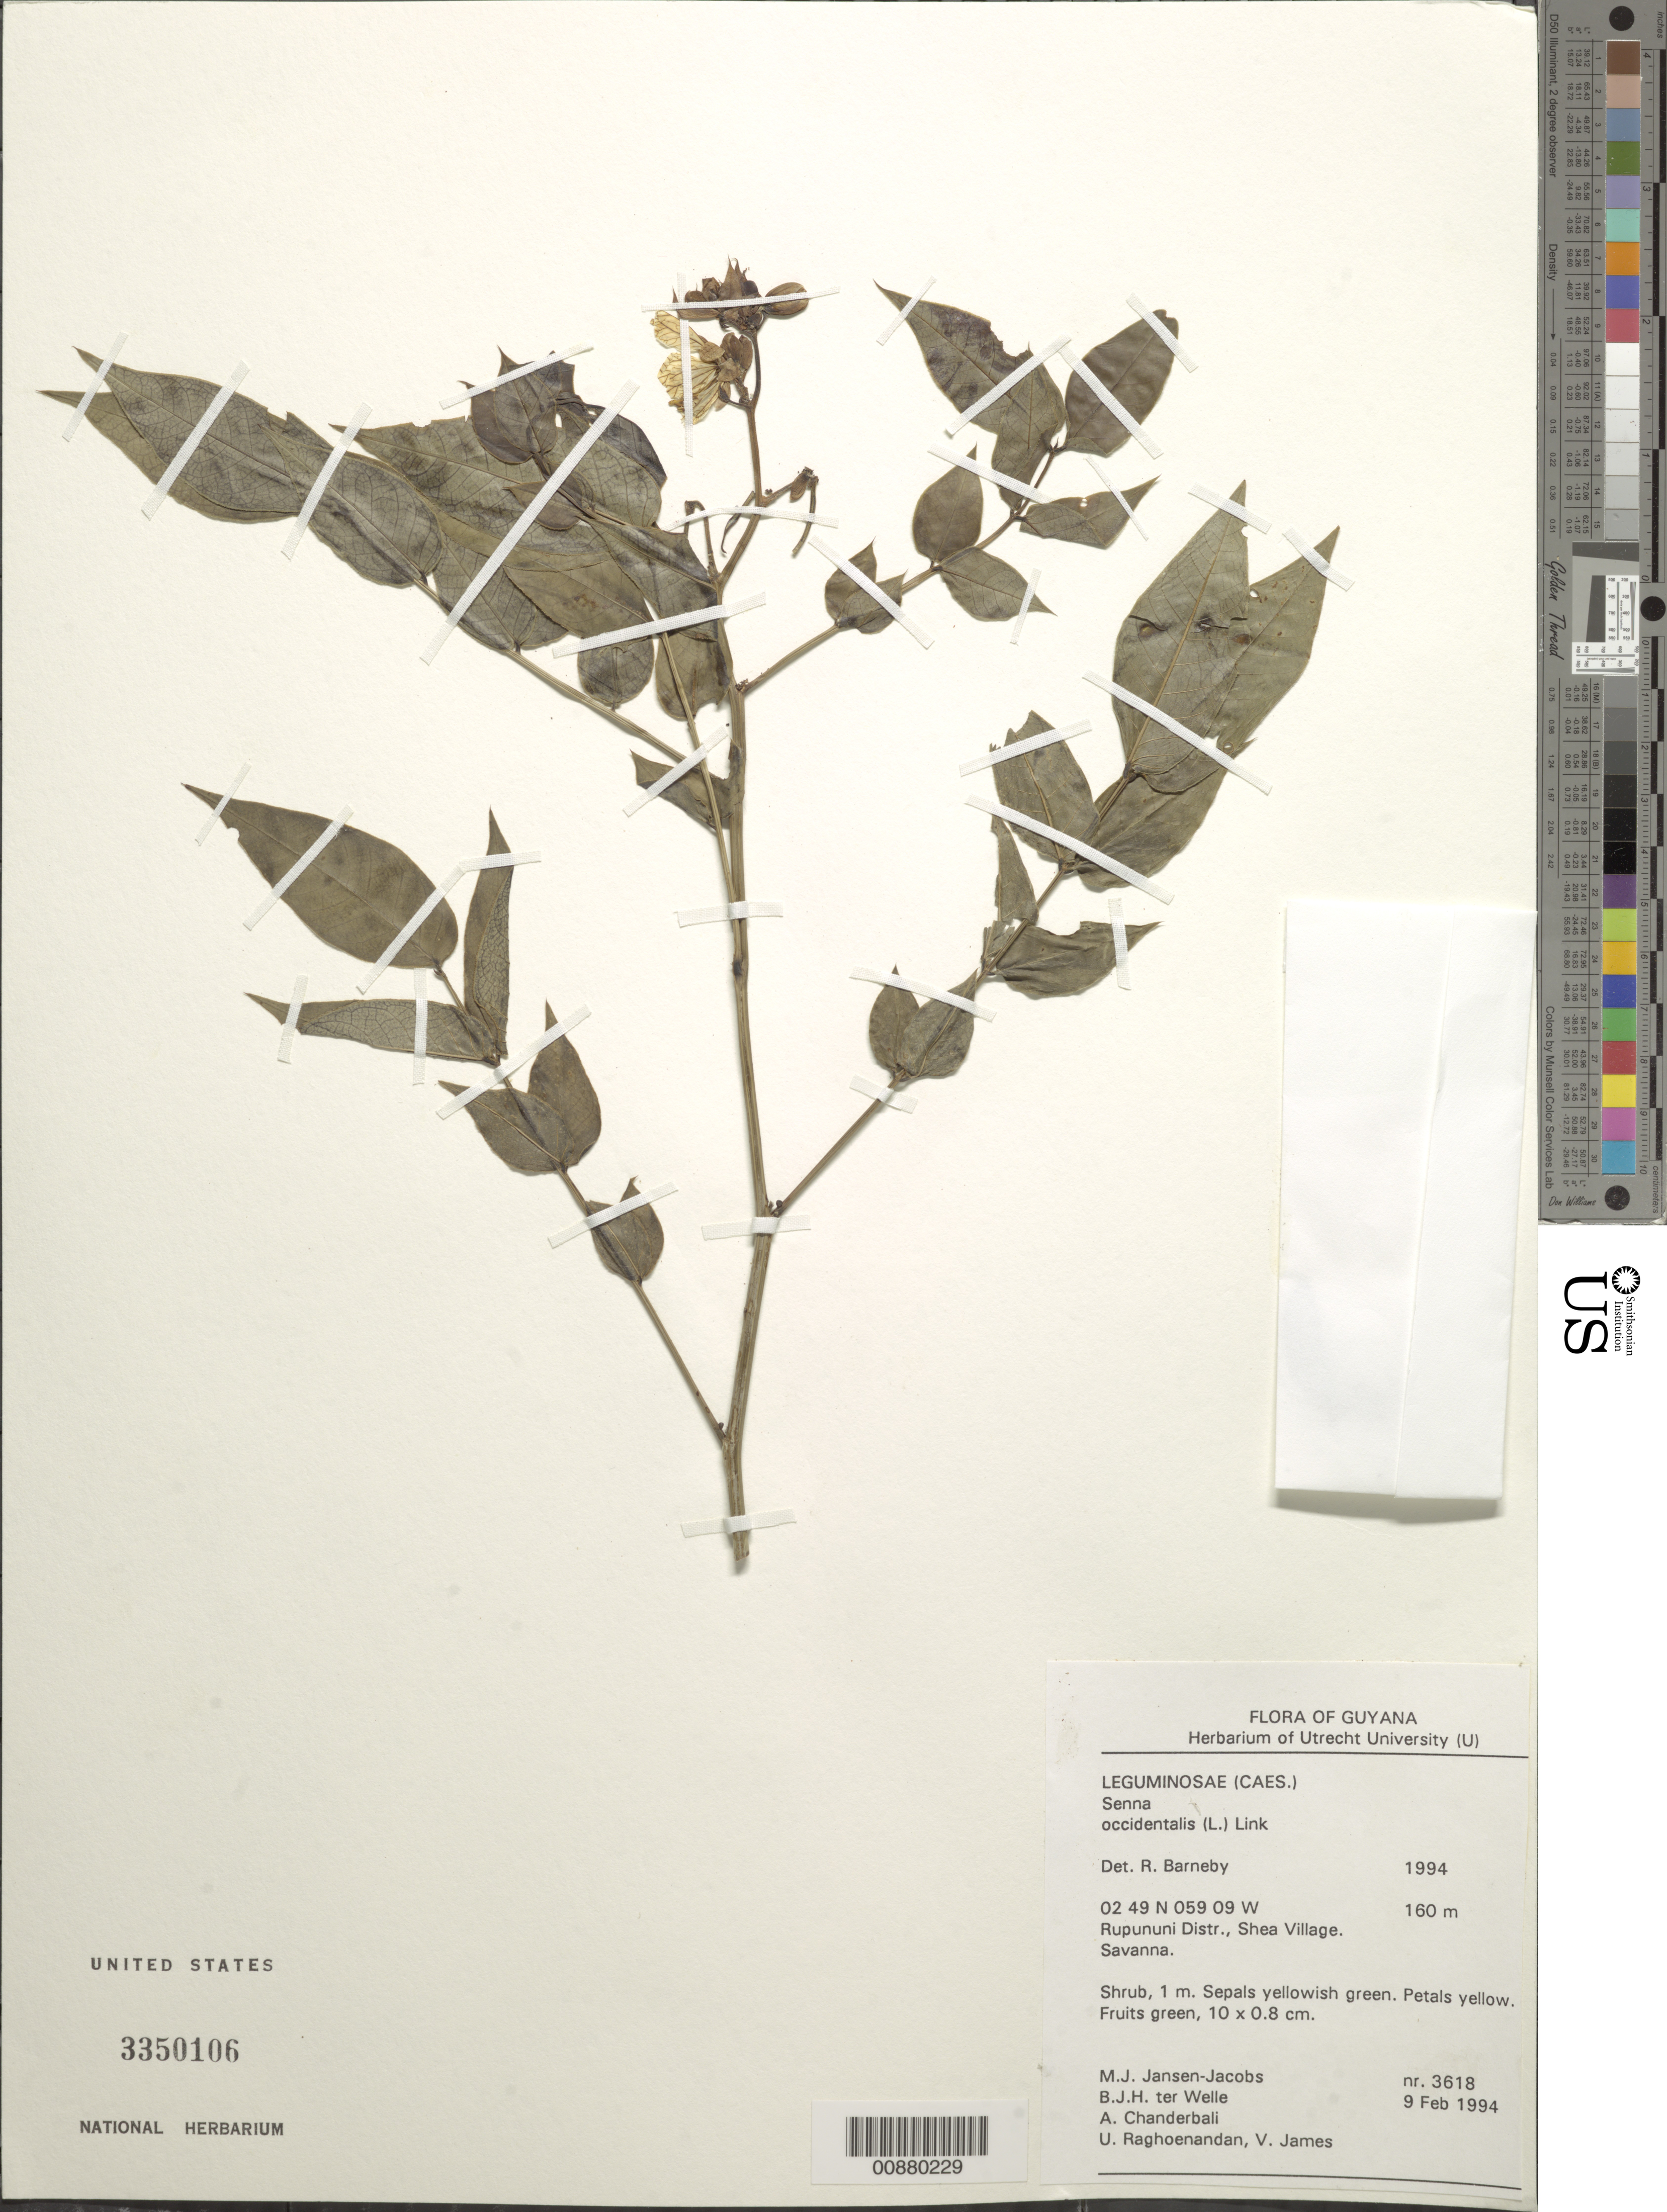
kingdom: Plantae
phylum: Tracheophyta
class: Magnoliopsida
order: Fabales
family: Fabaceae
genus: Senna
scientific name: Senna occidentalis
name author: (L.) Link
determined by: Barneby, Rupert C., (NY)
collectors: M. J. Jansen-Jacobs, B. Welle, A. S. Chanderbali, U. Raghoenandan & V. James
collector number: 3618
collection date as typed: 9-Feb-94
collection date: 1994-02-09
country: Guyana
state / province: U. Takutu-U. Essequibo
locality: Shea Village, Rupununi Dist.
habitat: Savanna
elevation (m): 160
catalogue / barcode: US 3350106